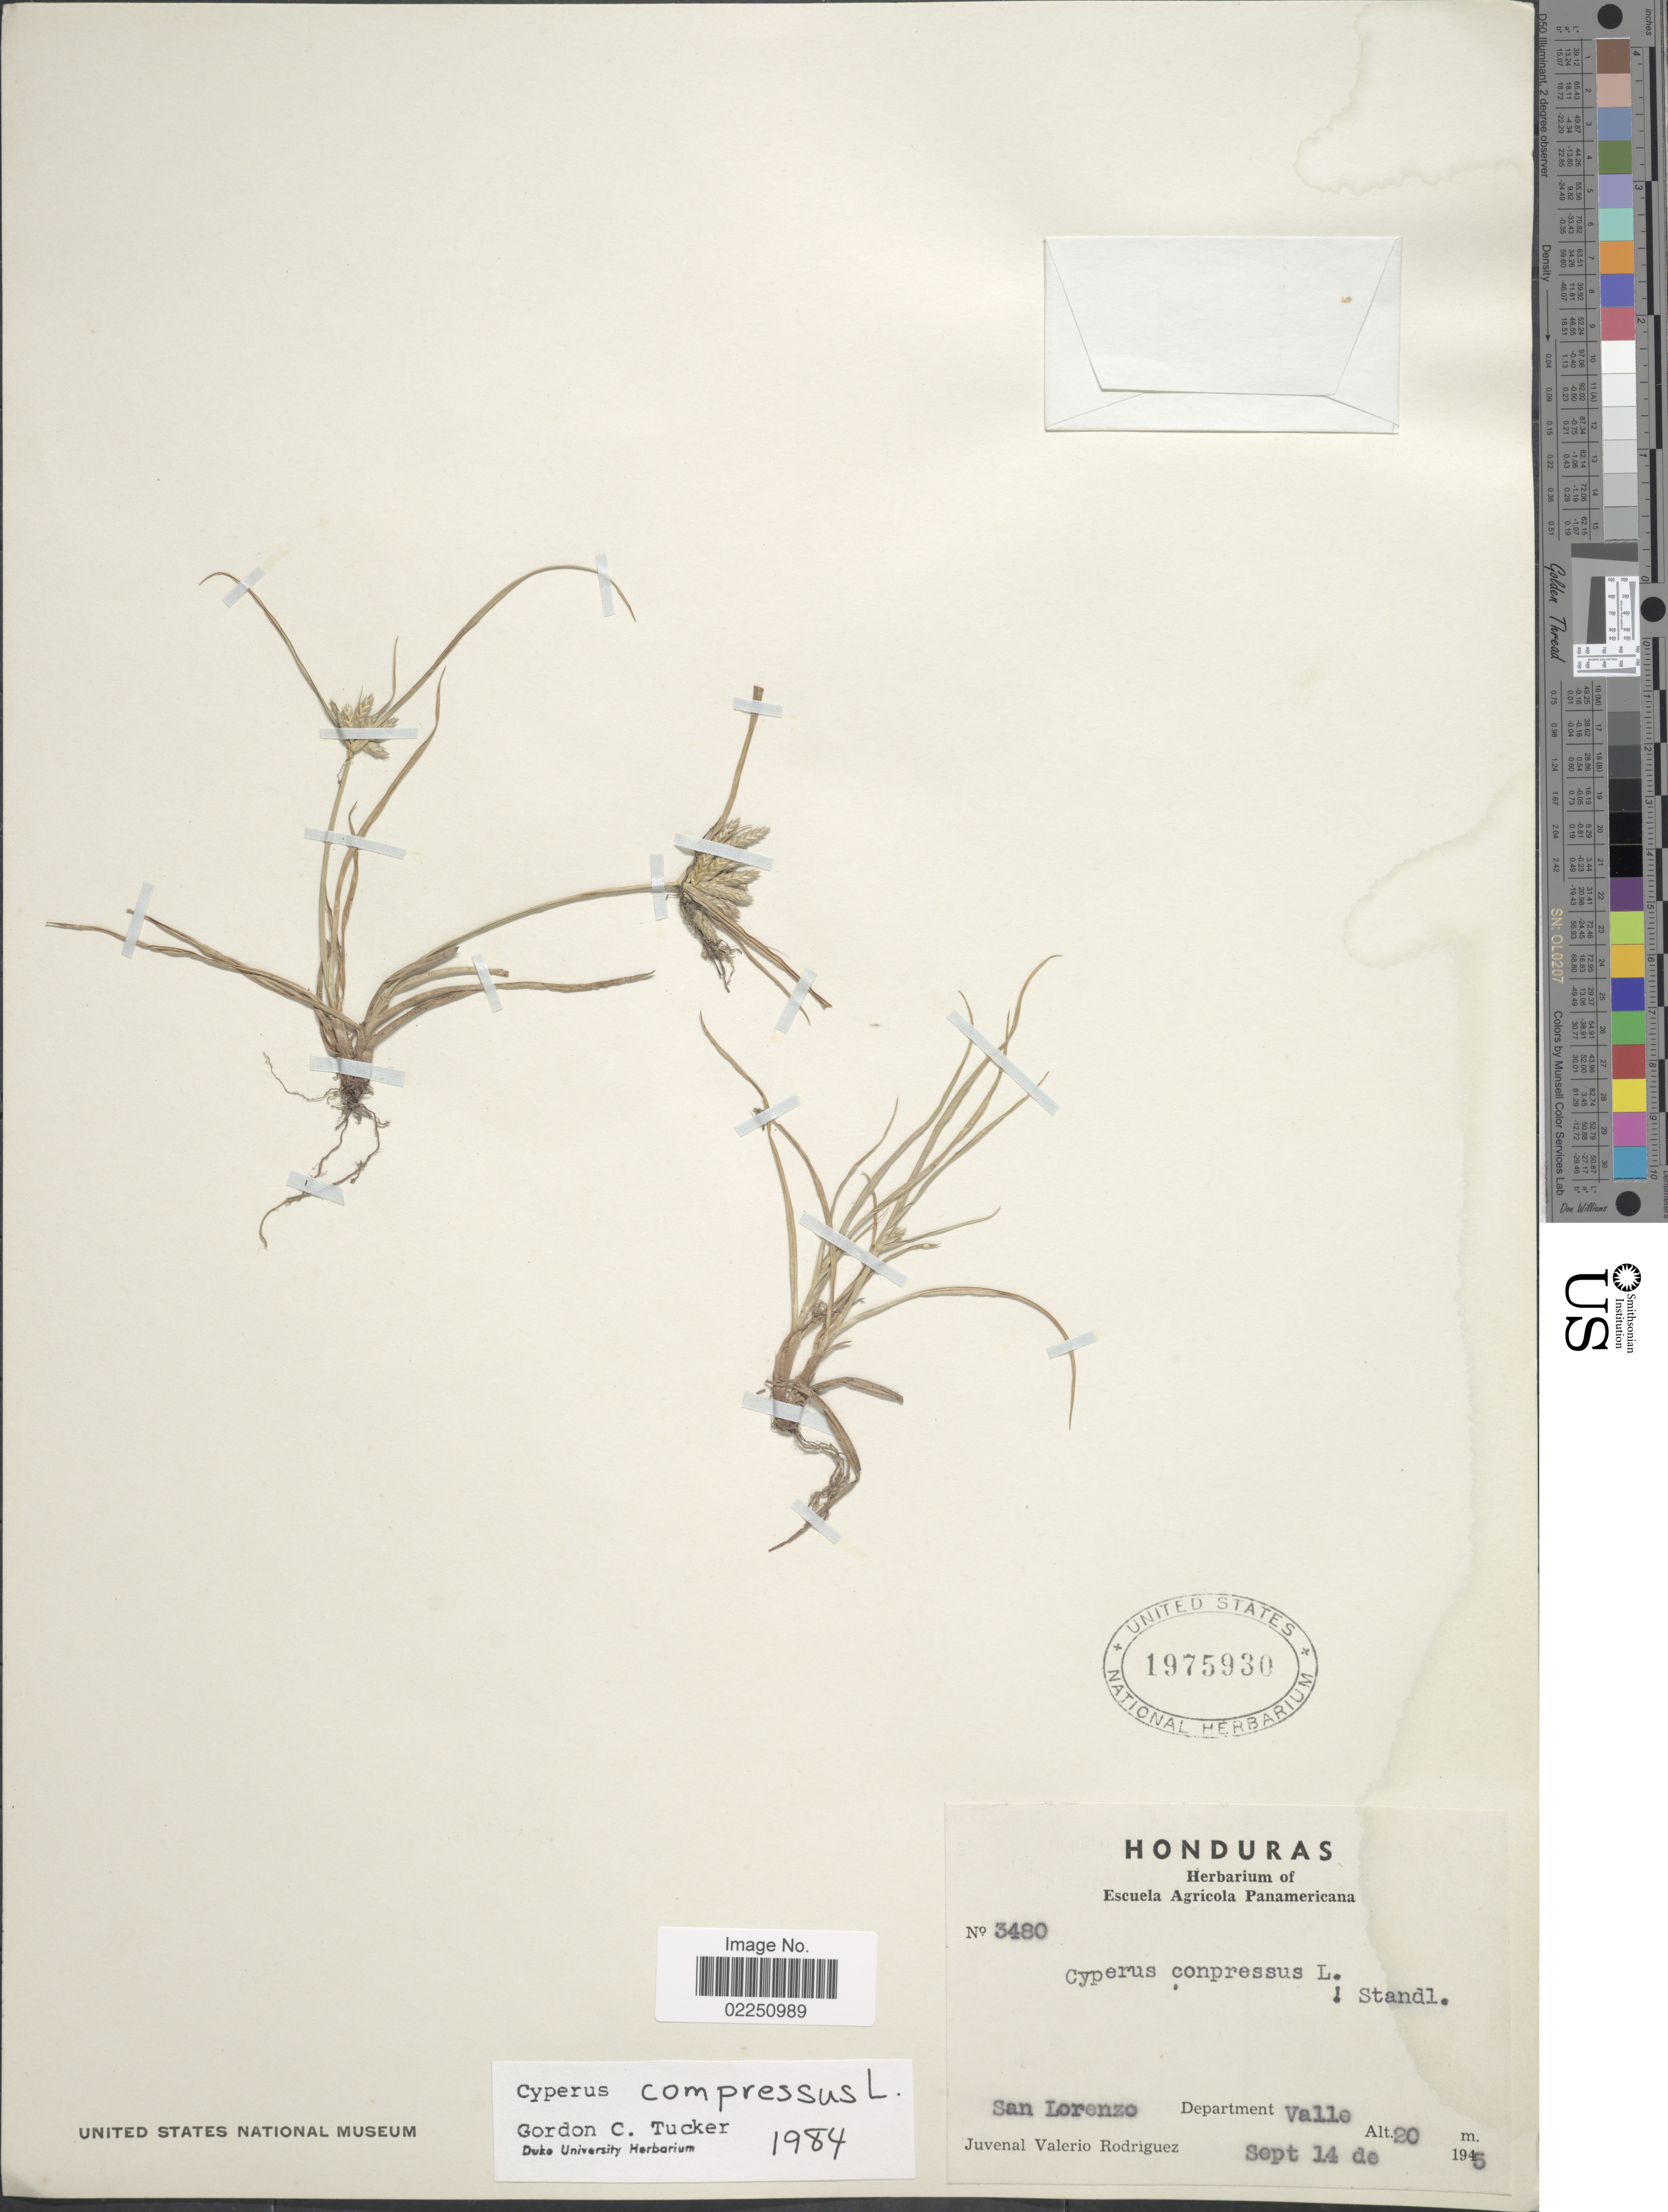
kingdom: Plantae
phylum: Tracheophyta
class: Liliopsida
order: Poales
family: Cyperaceae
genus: Cyperus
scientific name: Cyperus compressus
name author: L.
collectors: J. Rodriguez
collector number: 3480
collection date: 1945-09-14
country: Honduras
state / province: Valle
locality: San Lorenzo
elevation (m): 20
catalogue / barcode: US 1975930